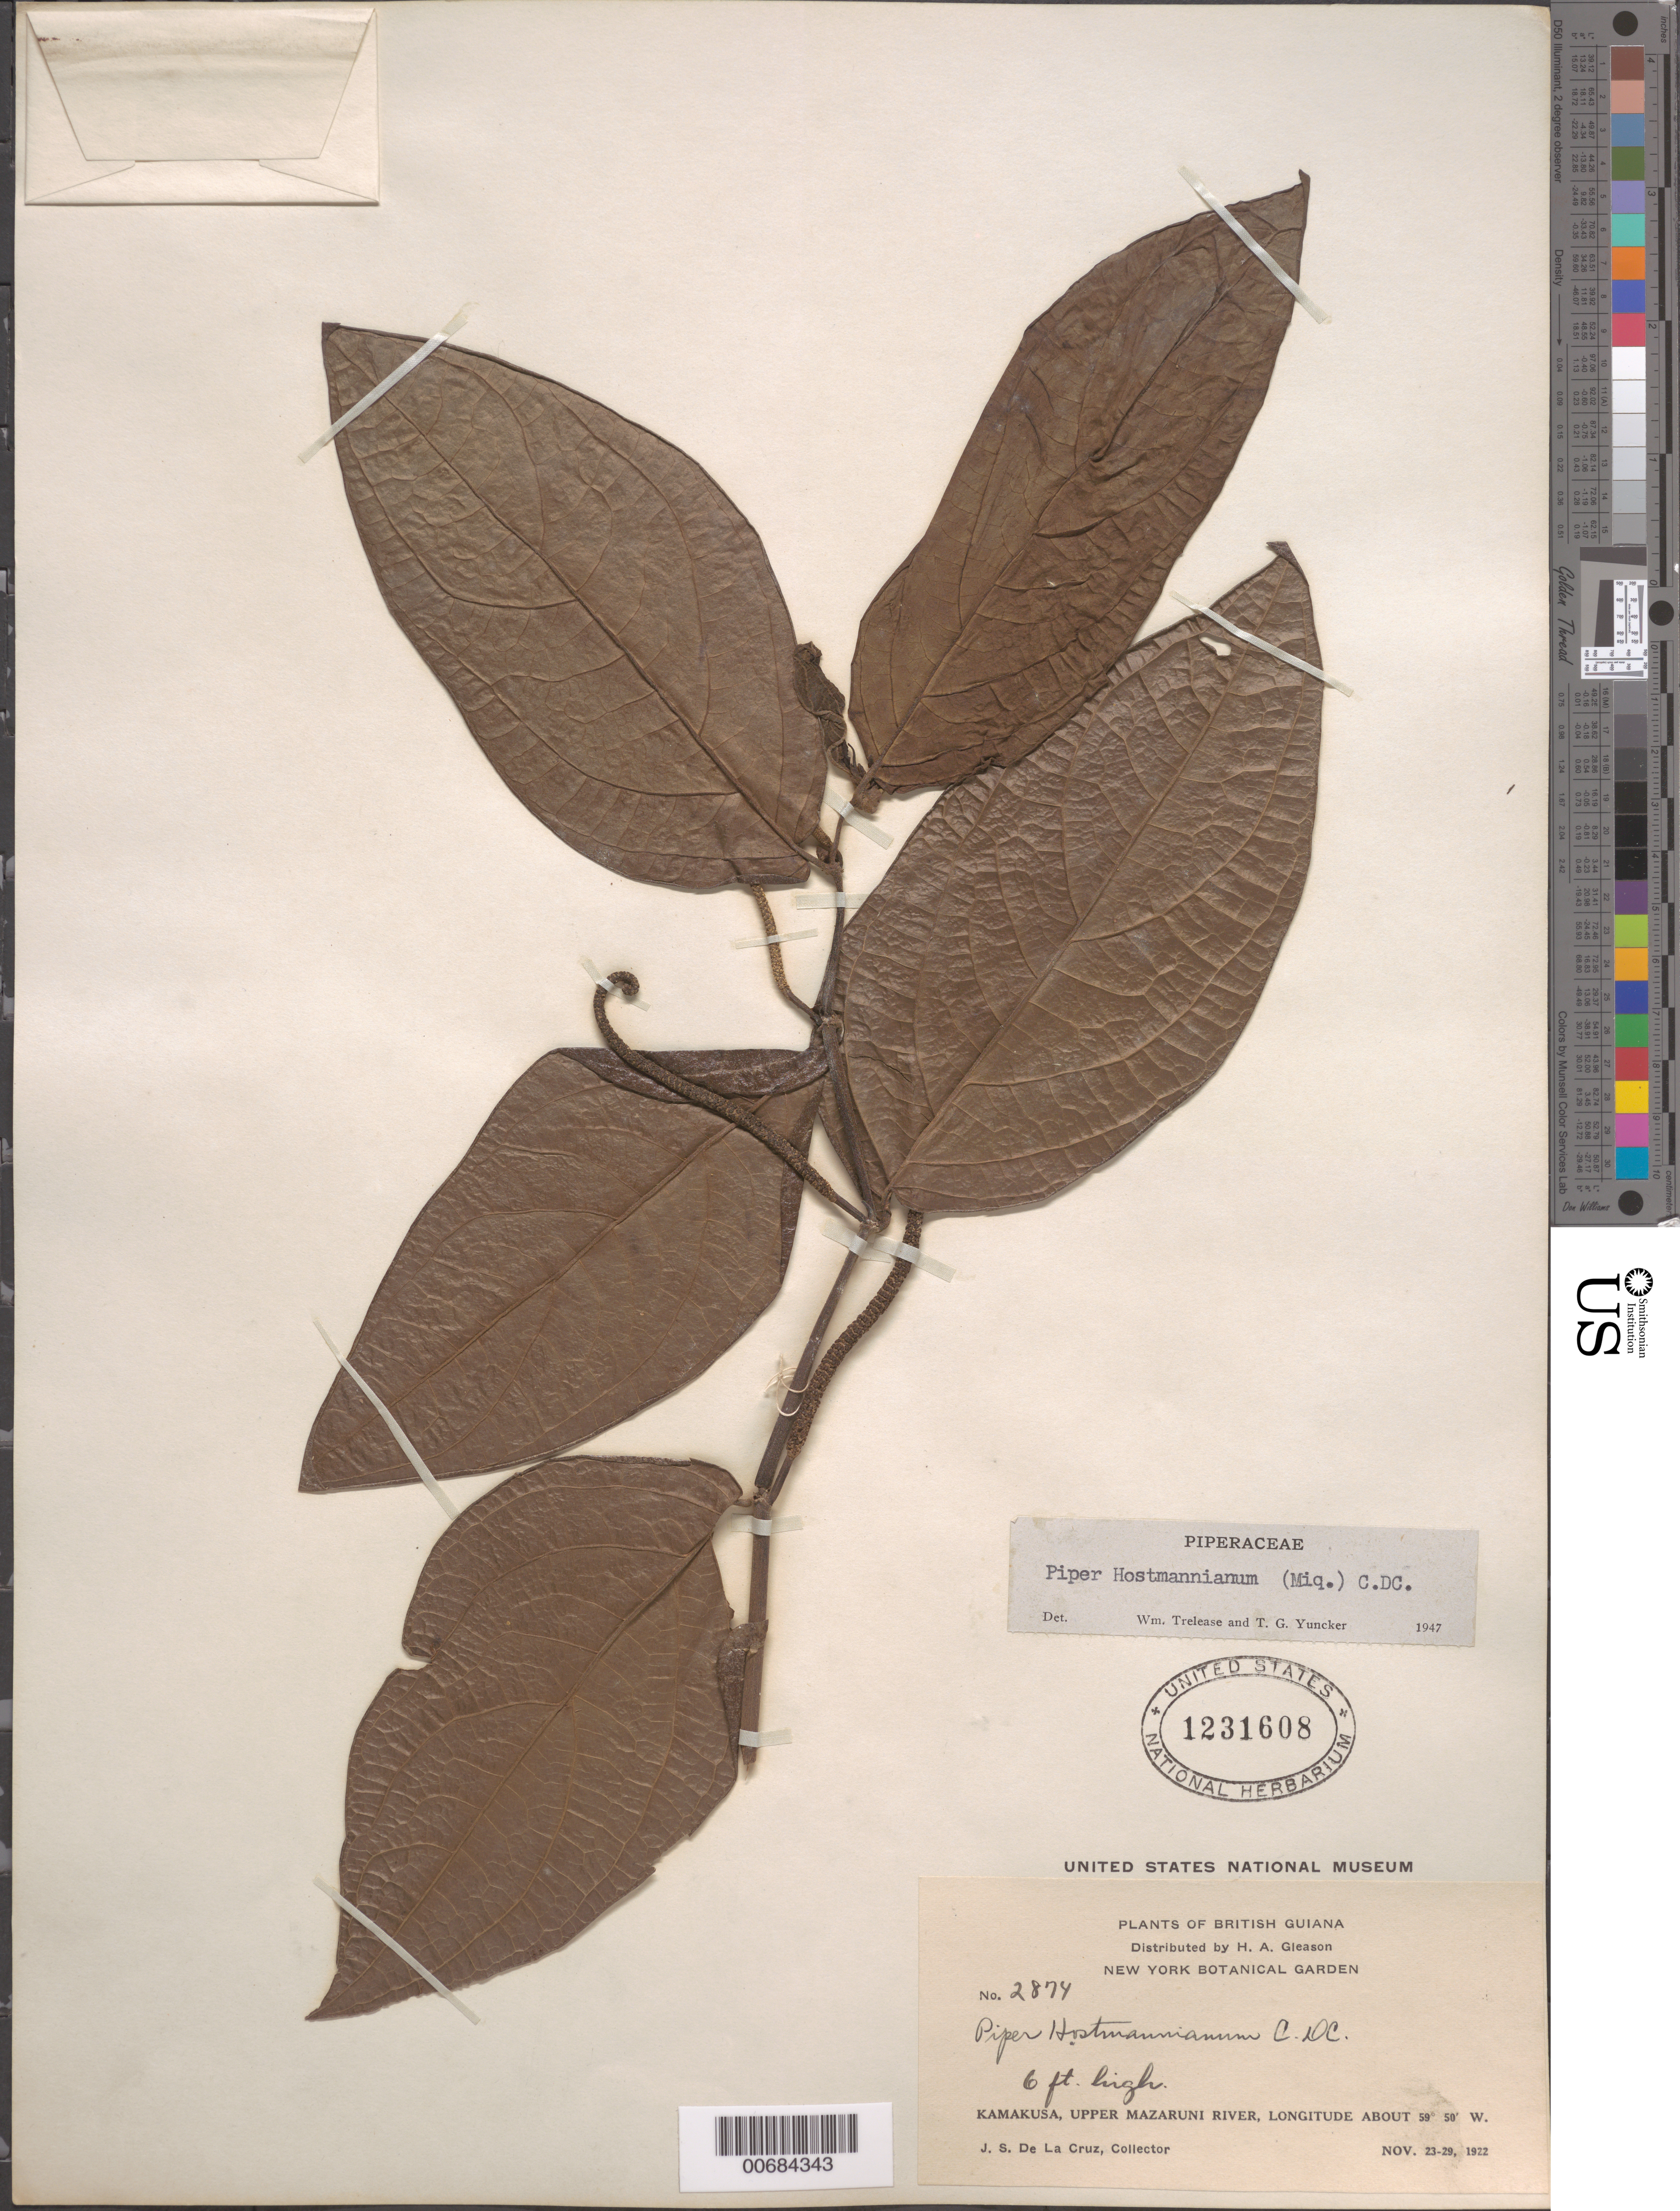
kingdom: Plantae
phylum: Tracheophyta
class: Magnoliopsida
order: Piperales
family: Piperaceae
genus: Piper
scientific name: Piper hostmannianum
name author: (Miq.) C. DC.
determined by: Trelease, W.; Yuncker, T. G.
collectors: J. S. de la Cruz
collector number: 2874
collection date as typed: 23-Nov-22 to 29-Nov-22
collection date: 1922-11-23/1922-11-29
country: Guyana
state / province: Cuyuni-Mazaruni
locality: Kamakusa, Upper Mazaruni R.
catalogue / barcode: US 1231608